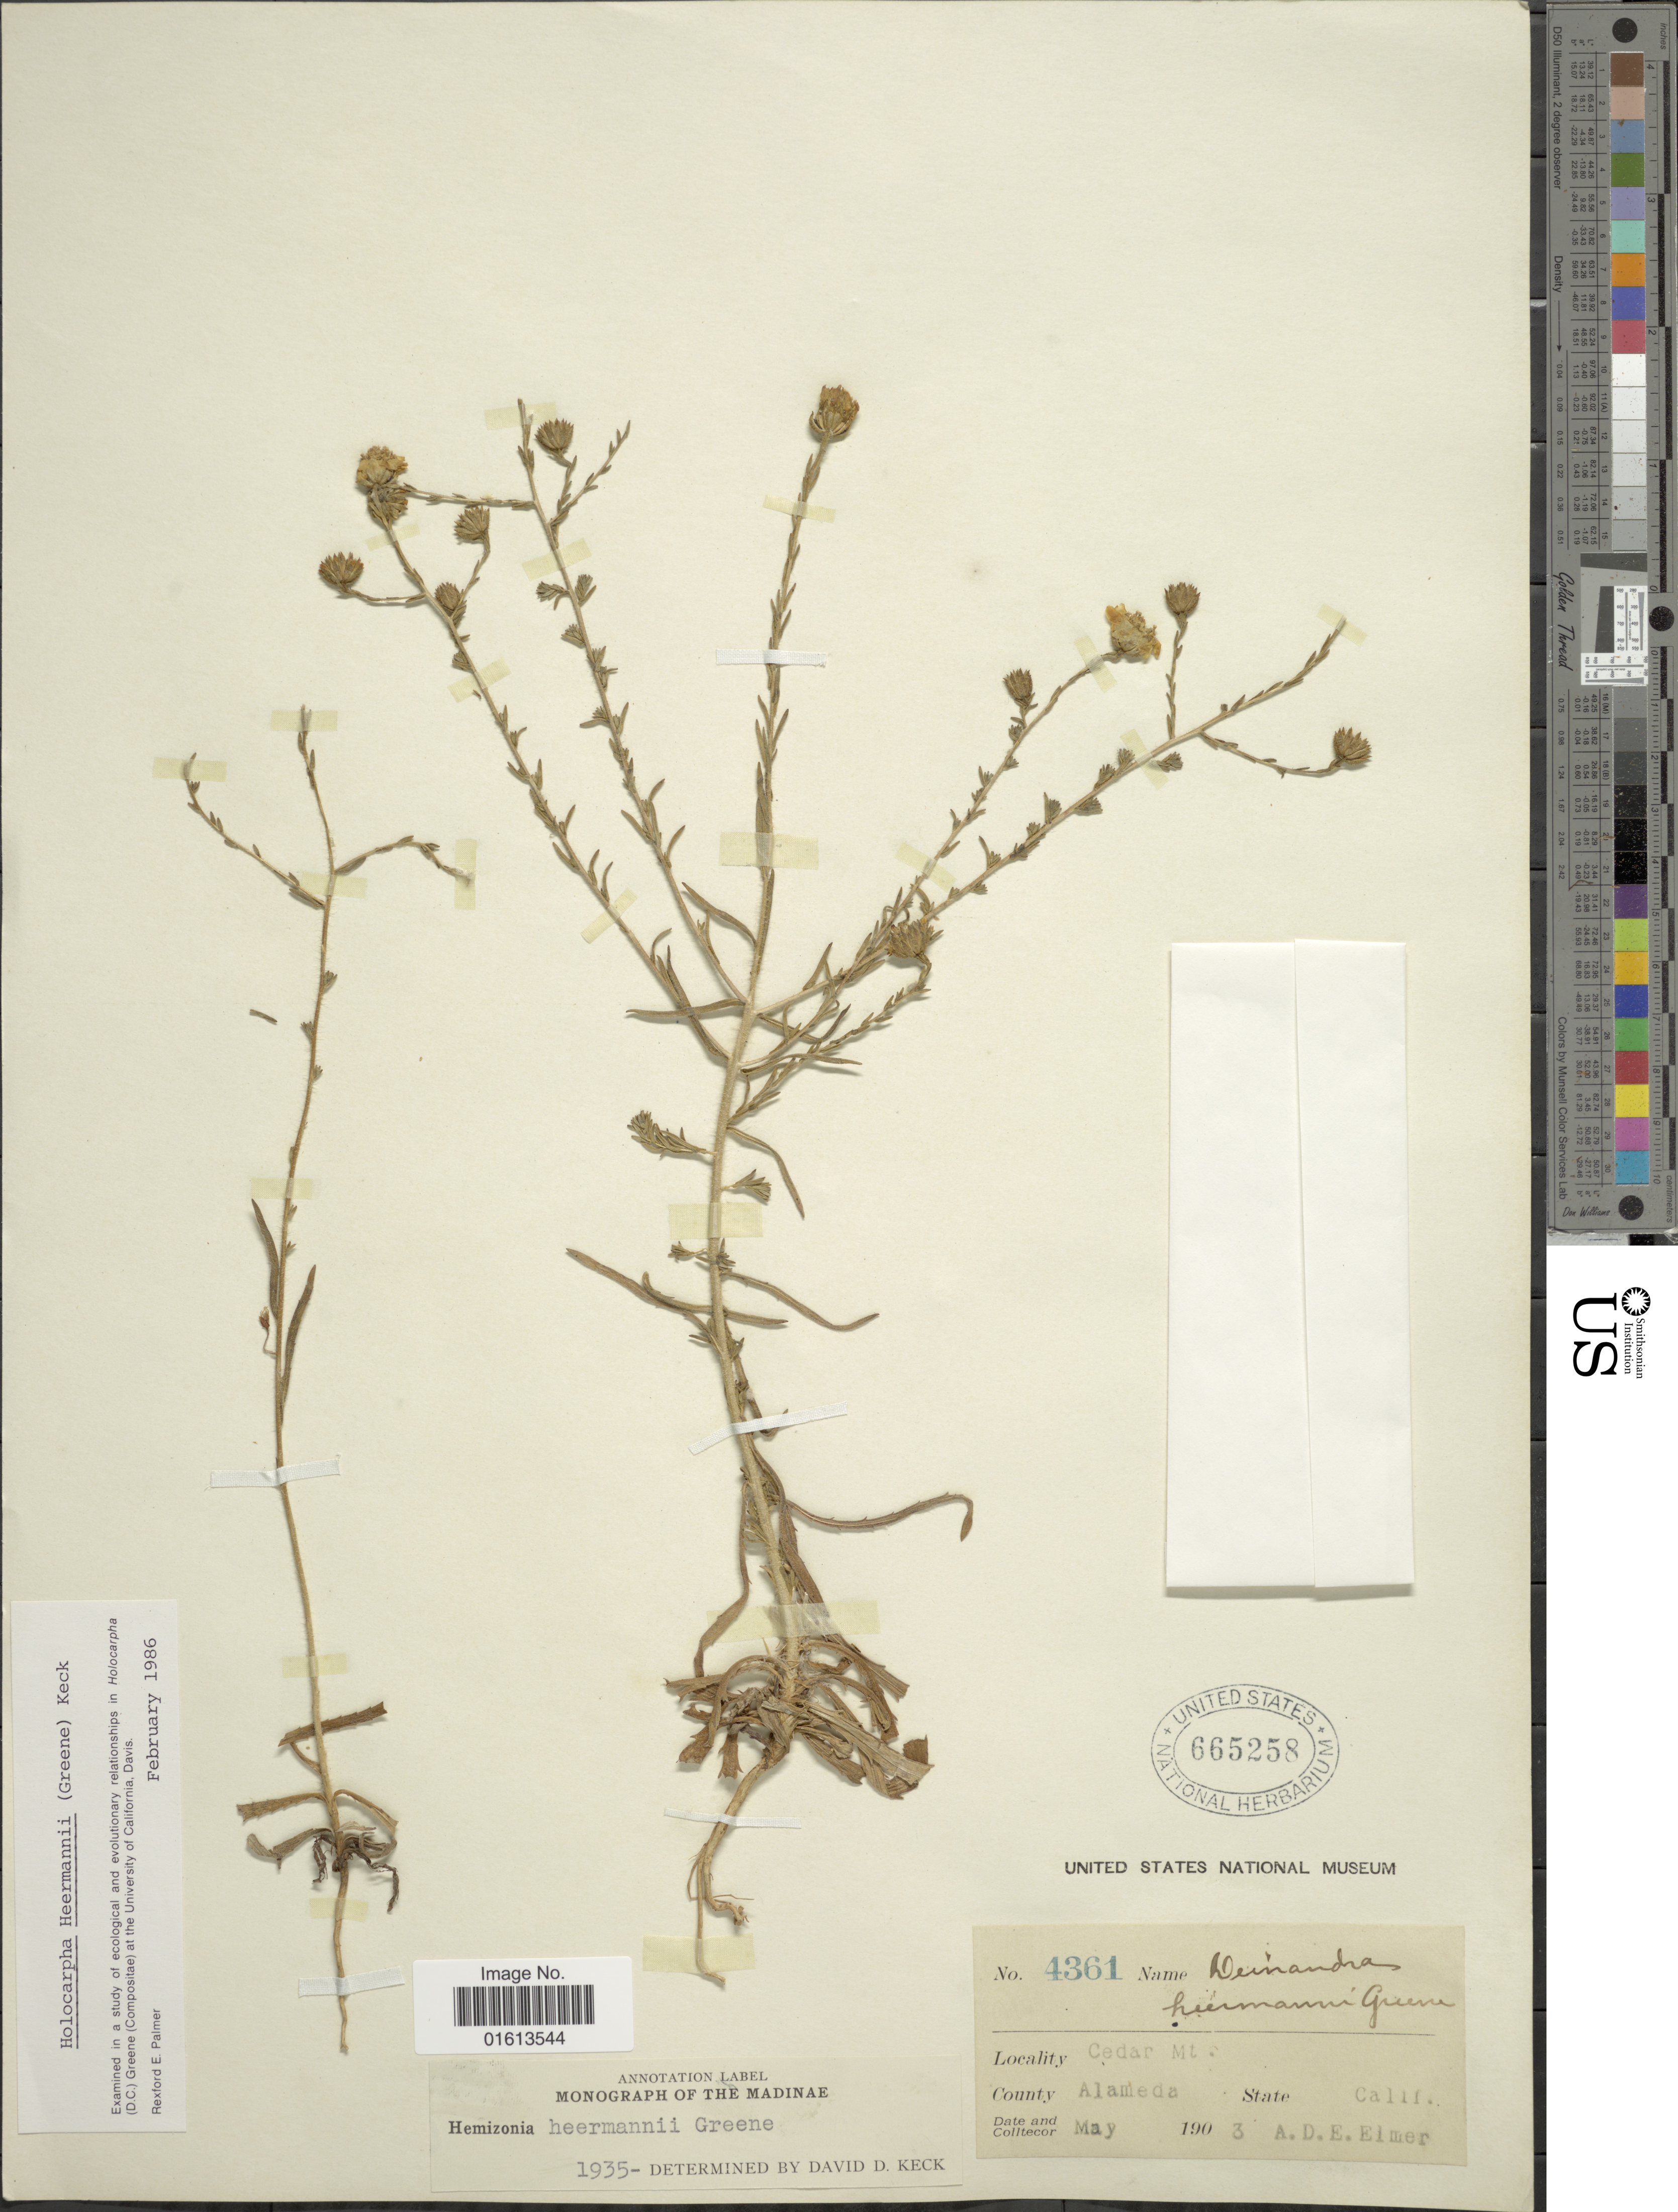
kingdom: Plantae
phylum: Tracheophyta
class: Magnoliopsida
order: Asterales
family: Asteraceae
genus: Holocarpha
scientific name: Holocarpha heermannii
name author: (Greene) D.D. Keck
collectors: A. D. E. Elmer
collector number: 4361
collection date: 1903-05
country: United States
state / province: California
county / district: Alameda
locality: Cedar Mt., County Alameda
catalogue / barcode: US 665258